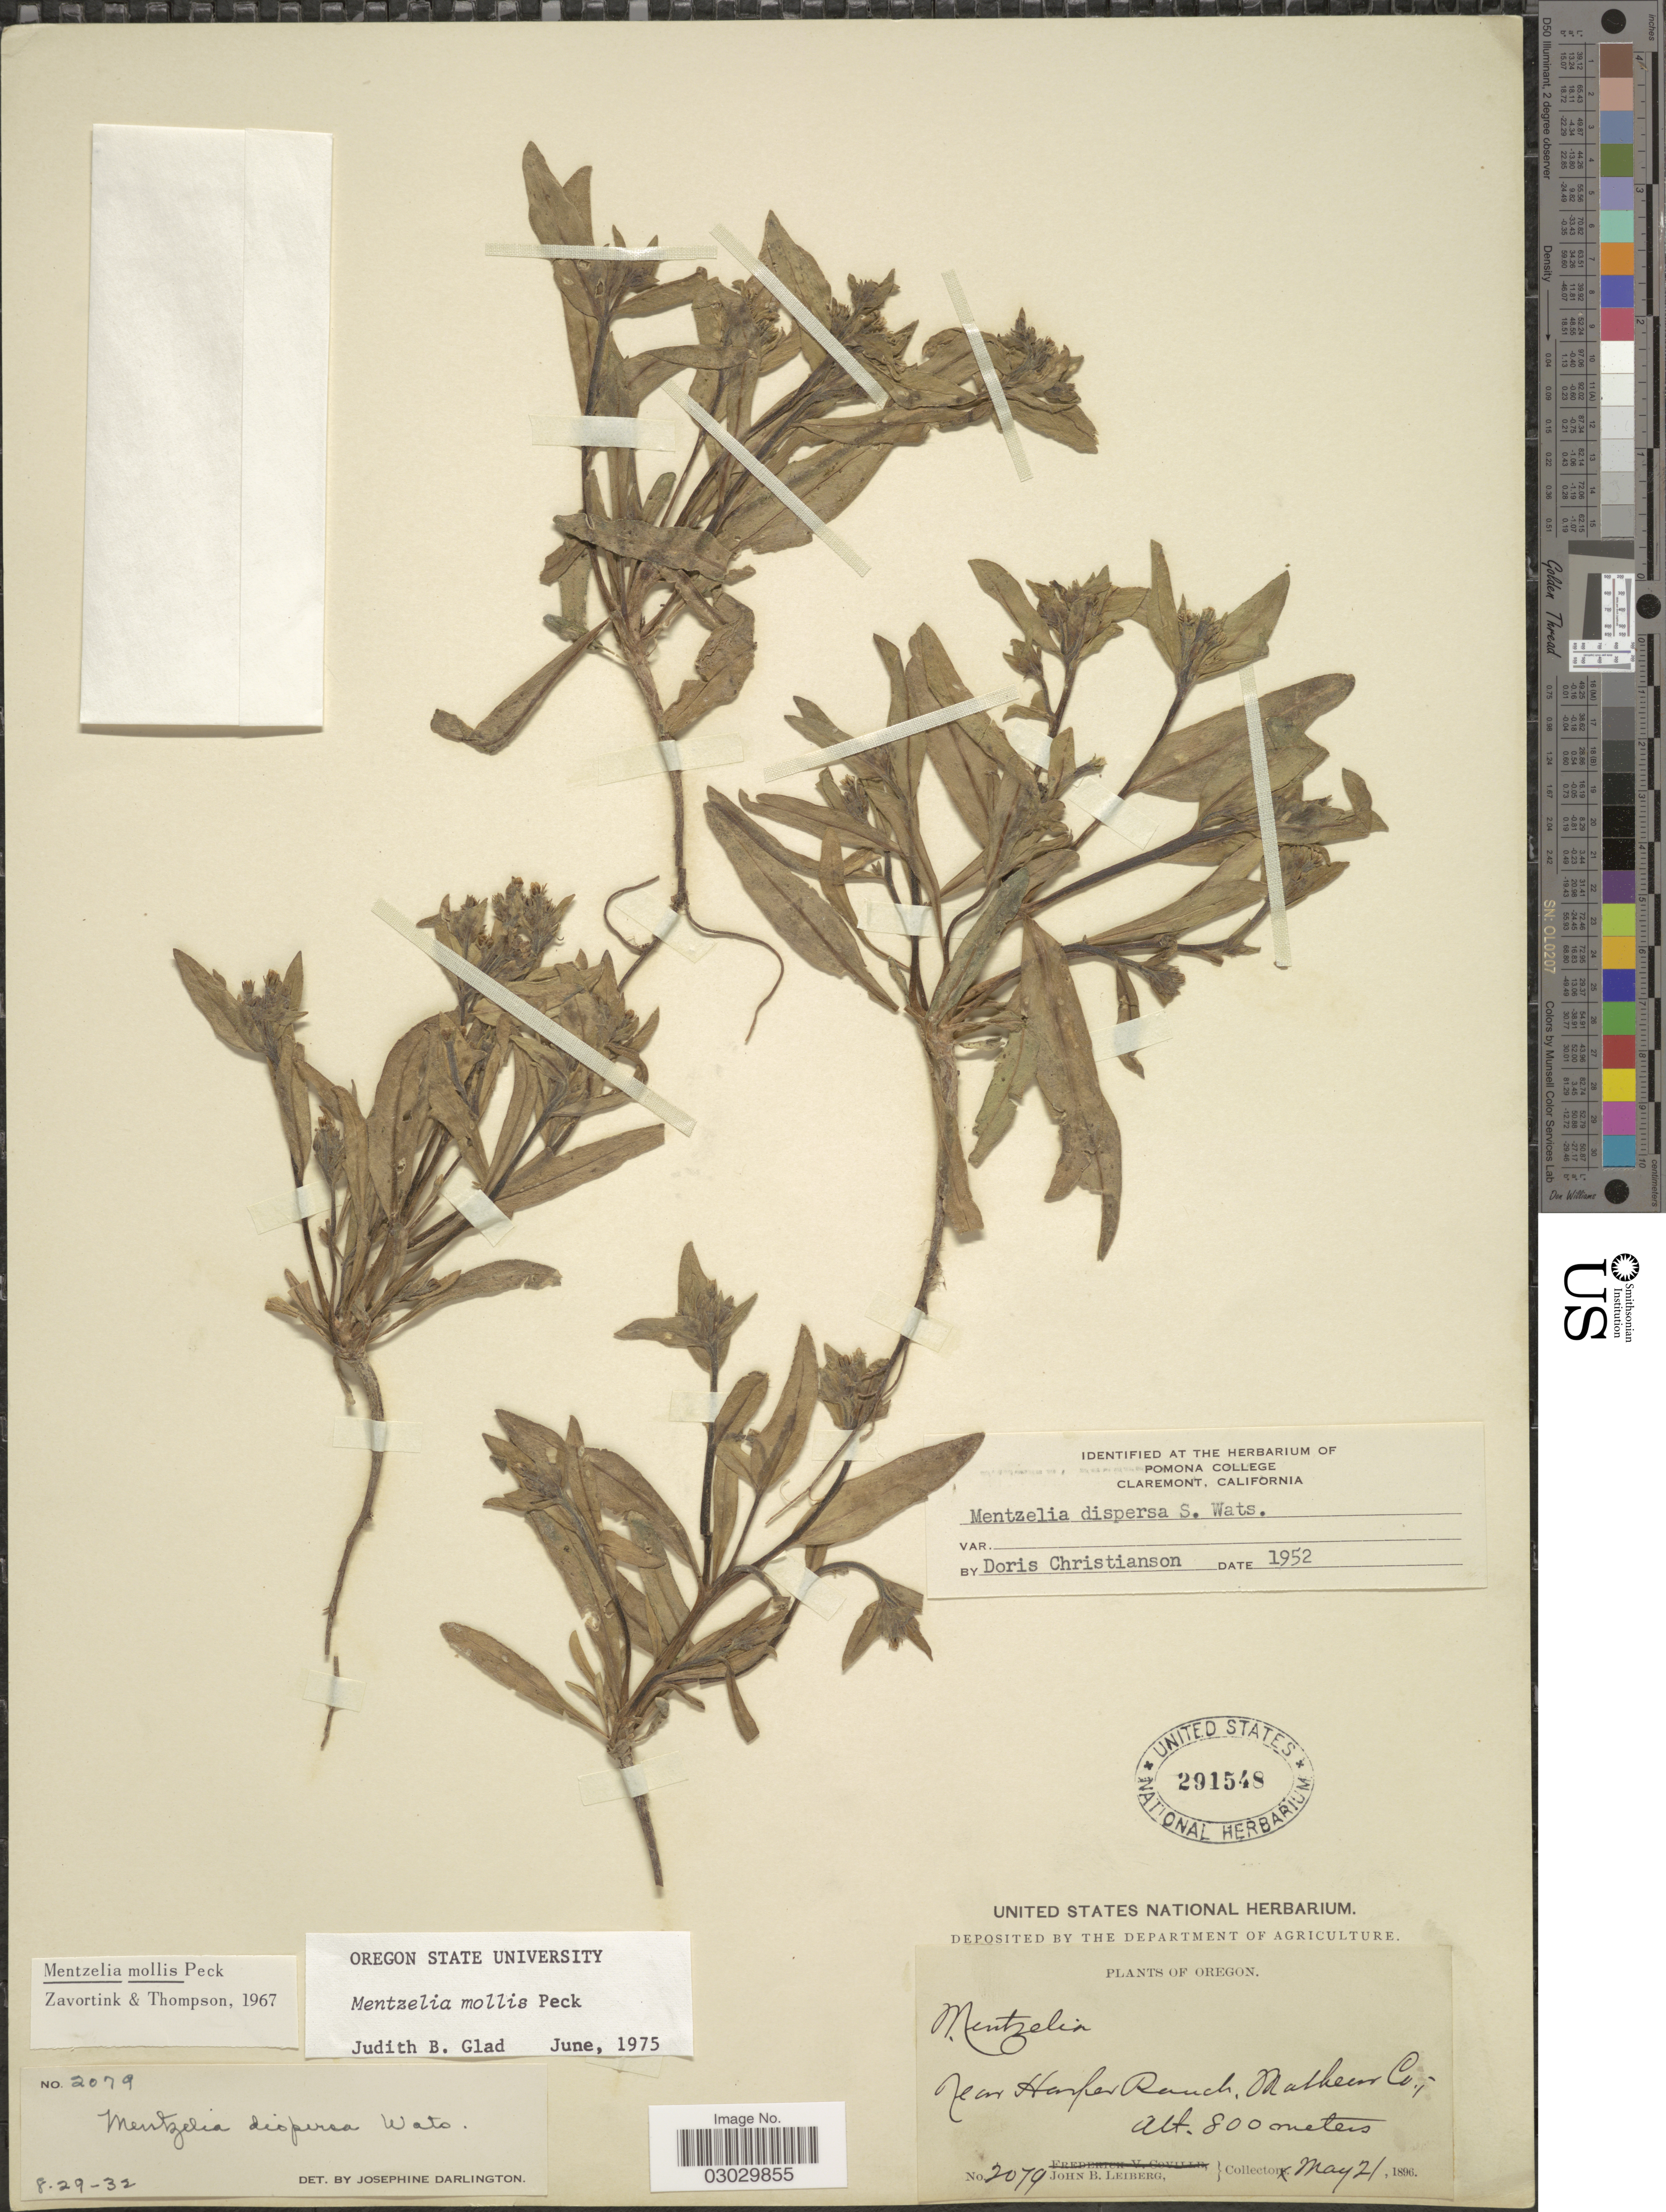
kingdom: Plantae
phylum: Tracheophyta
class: Magnoliopsida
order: Cornales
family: Loasaceae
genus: Mentzelia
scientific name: Mentzelia mollis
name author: M. Peck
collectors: J. B. Leiberg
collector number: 2079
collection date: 1896-05-21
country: United States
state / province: Oregon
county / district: Malheur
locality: Near Harper Ranch, Malheur Co.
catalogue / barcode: US 291548